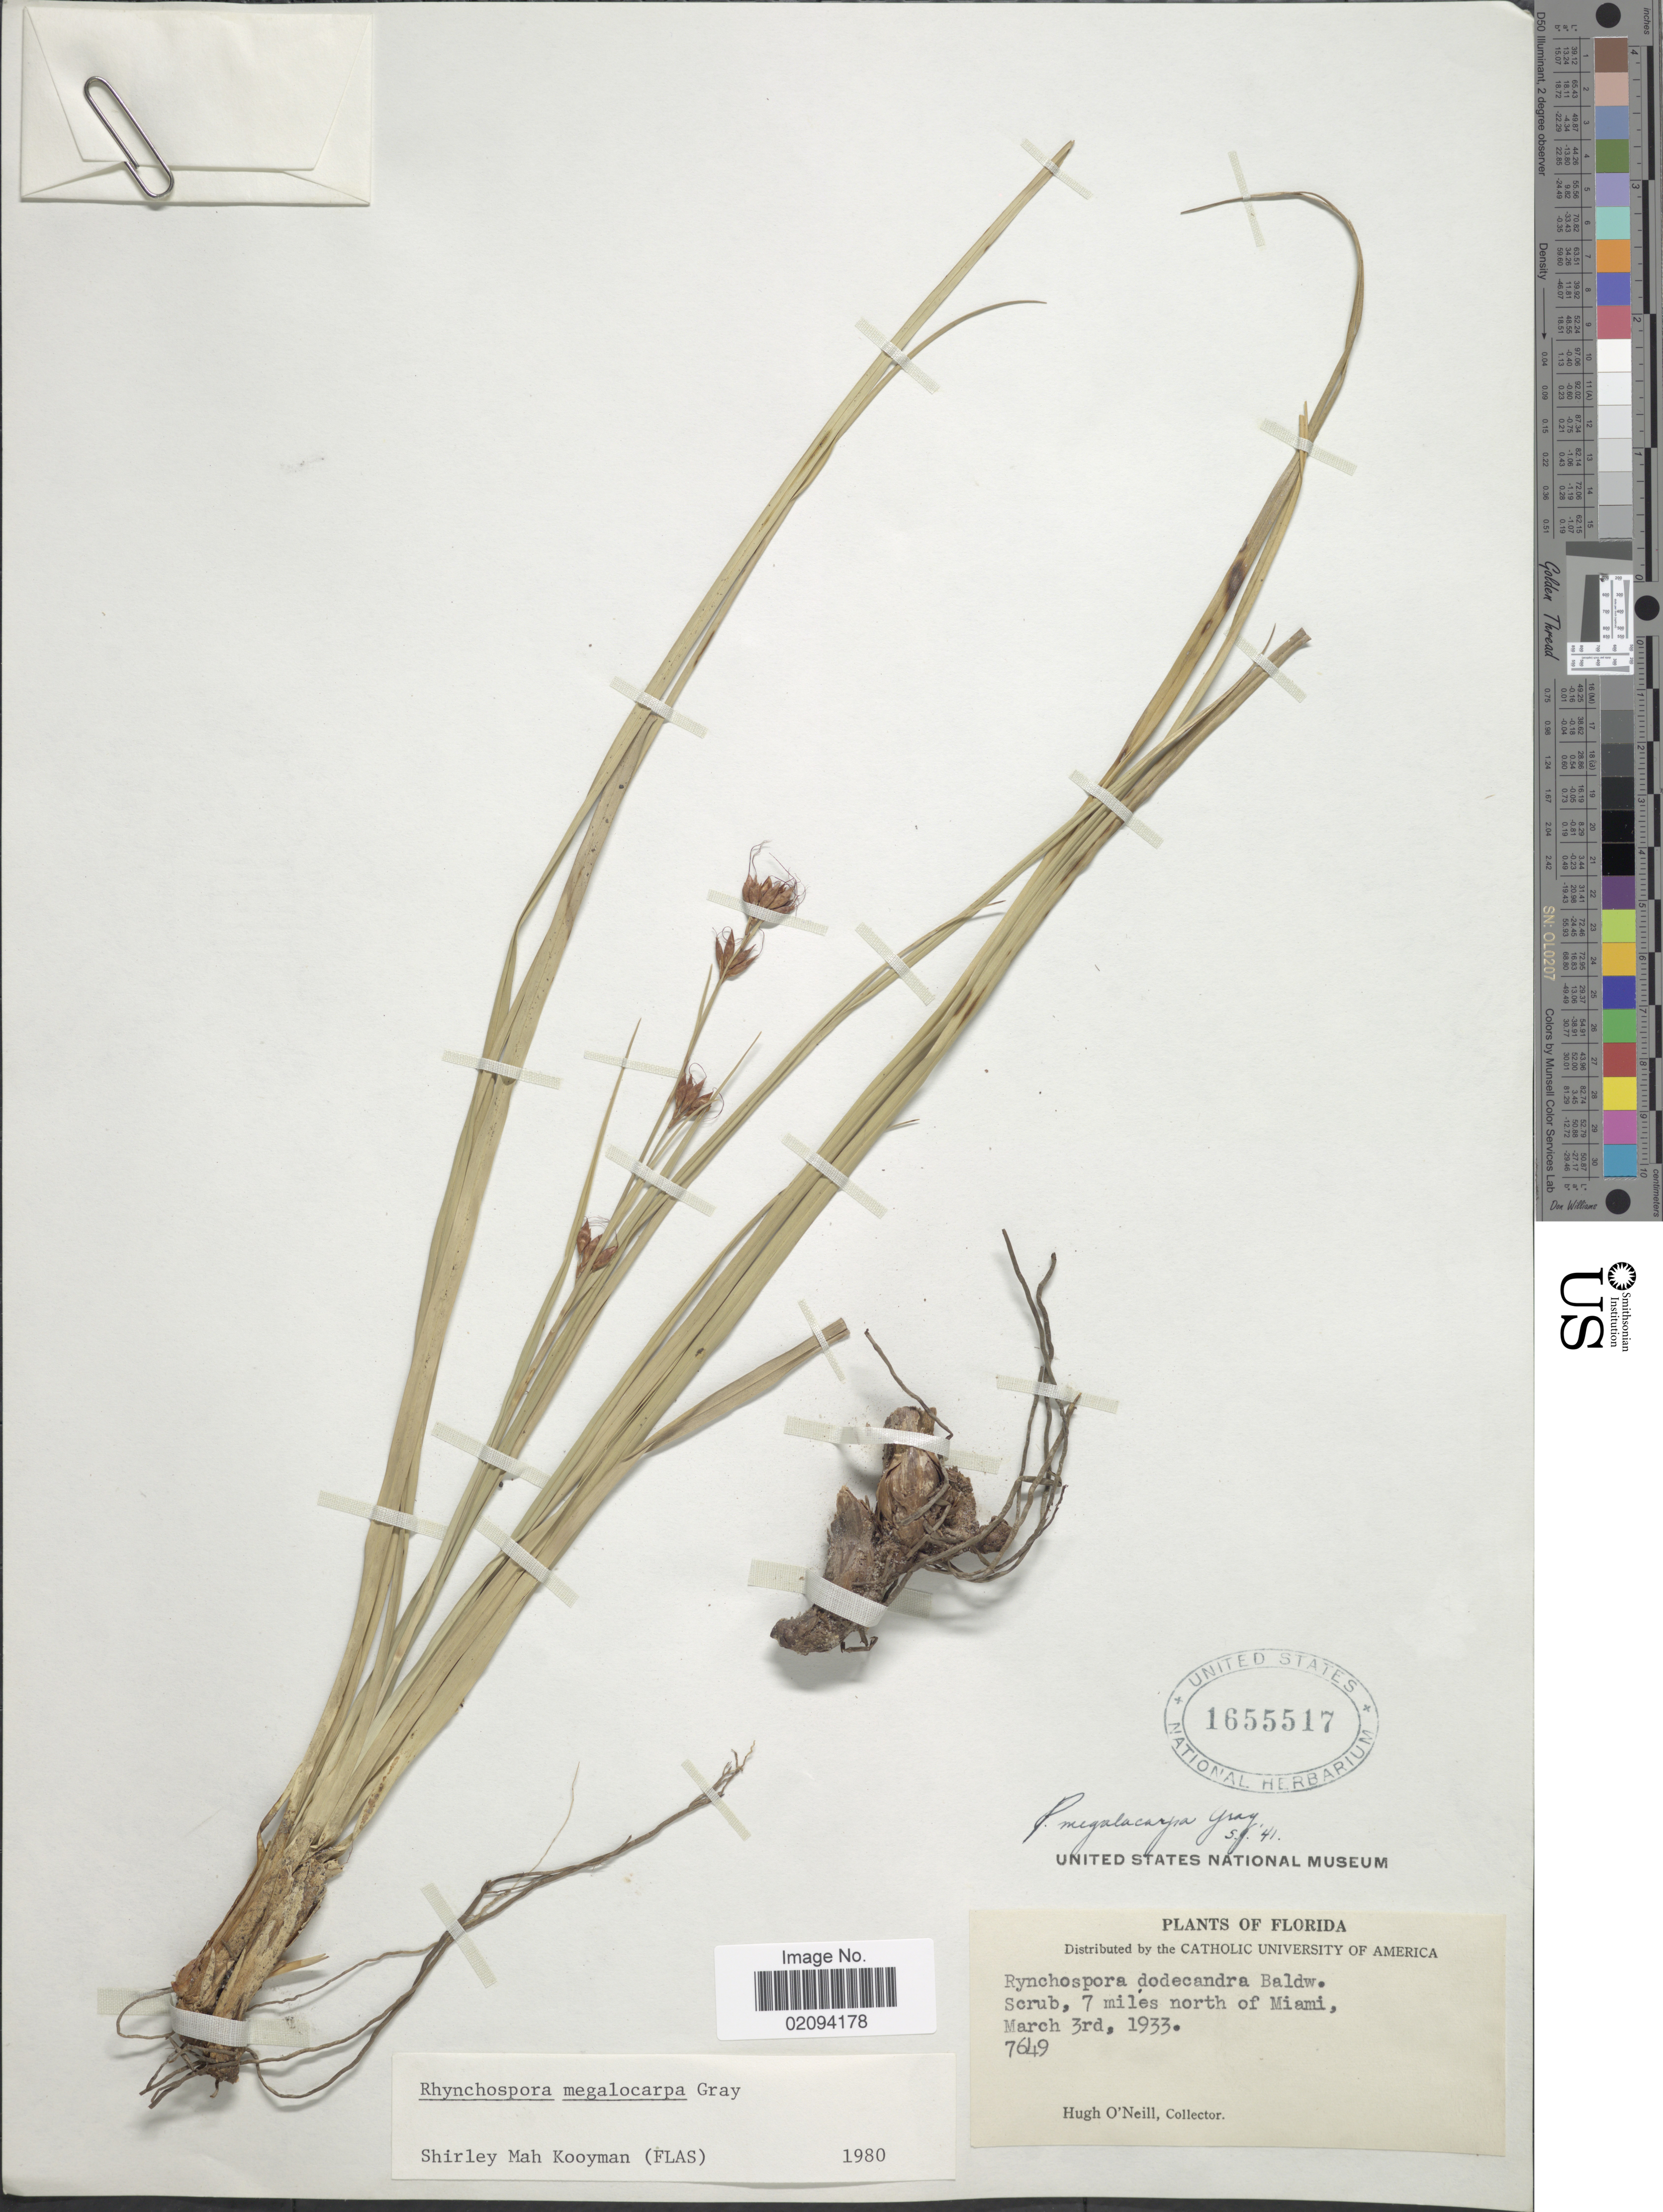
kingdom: Plantae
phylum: Tracheophyta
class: Liliopsida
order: Poales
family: Cyperaceae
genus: Rhynchospora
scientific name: Rhynchospora megalocarpa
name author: A. Gray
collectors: H. O'Neill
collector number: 7649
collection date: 1933-03-03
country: United States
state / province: Florida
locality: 7 miles north of Miami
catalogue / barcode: US 1655517